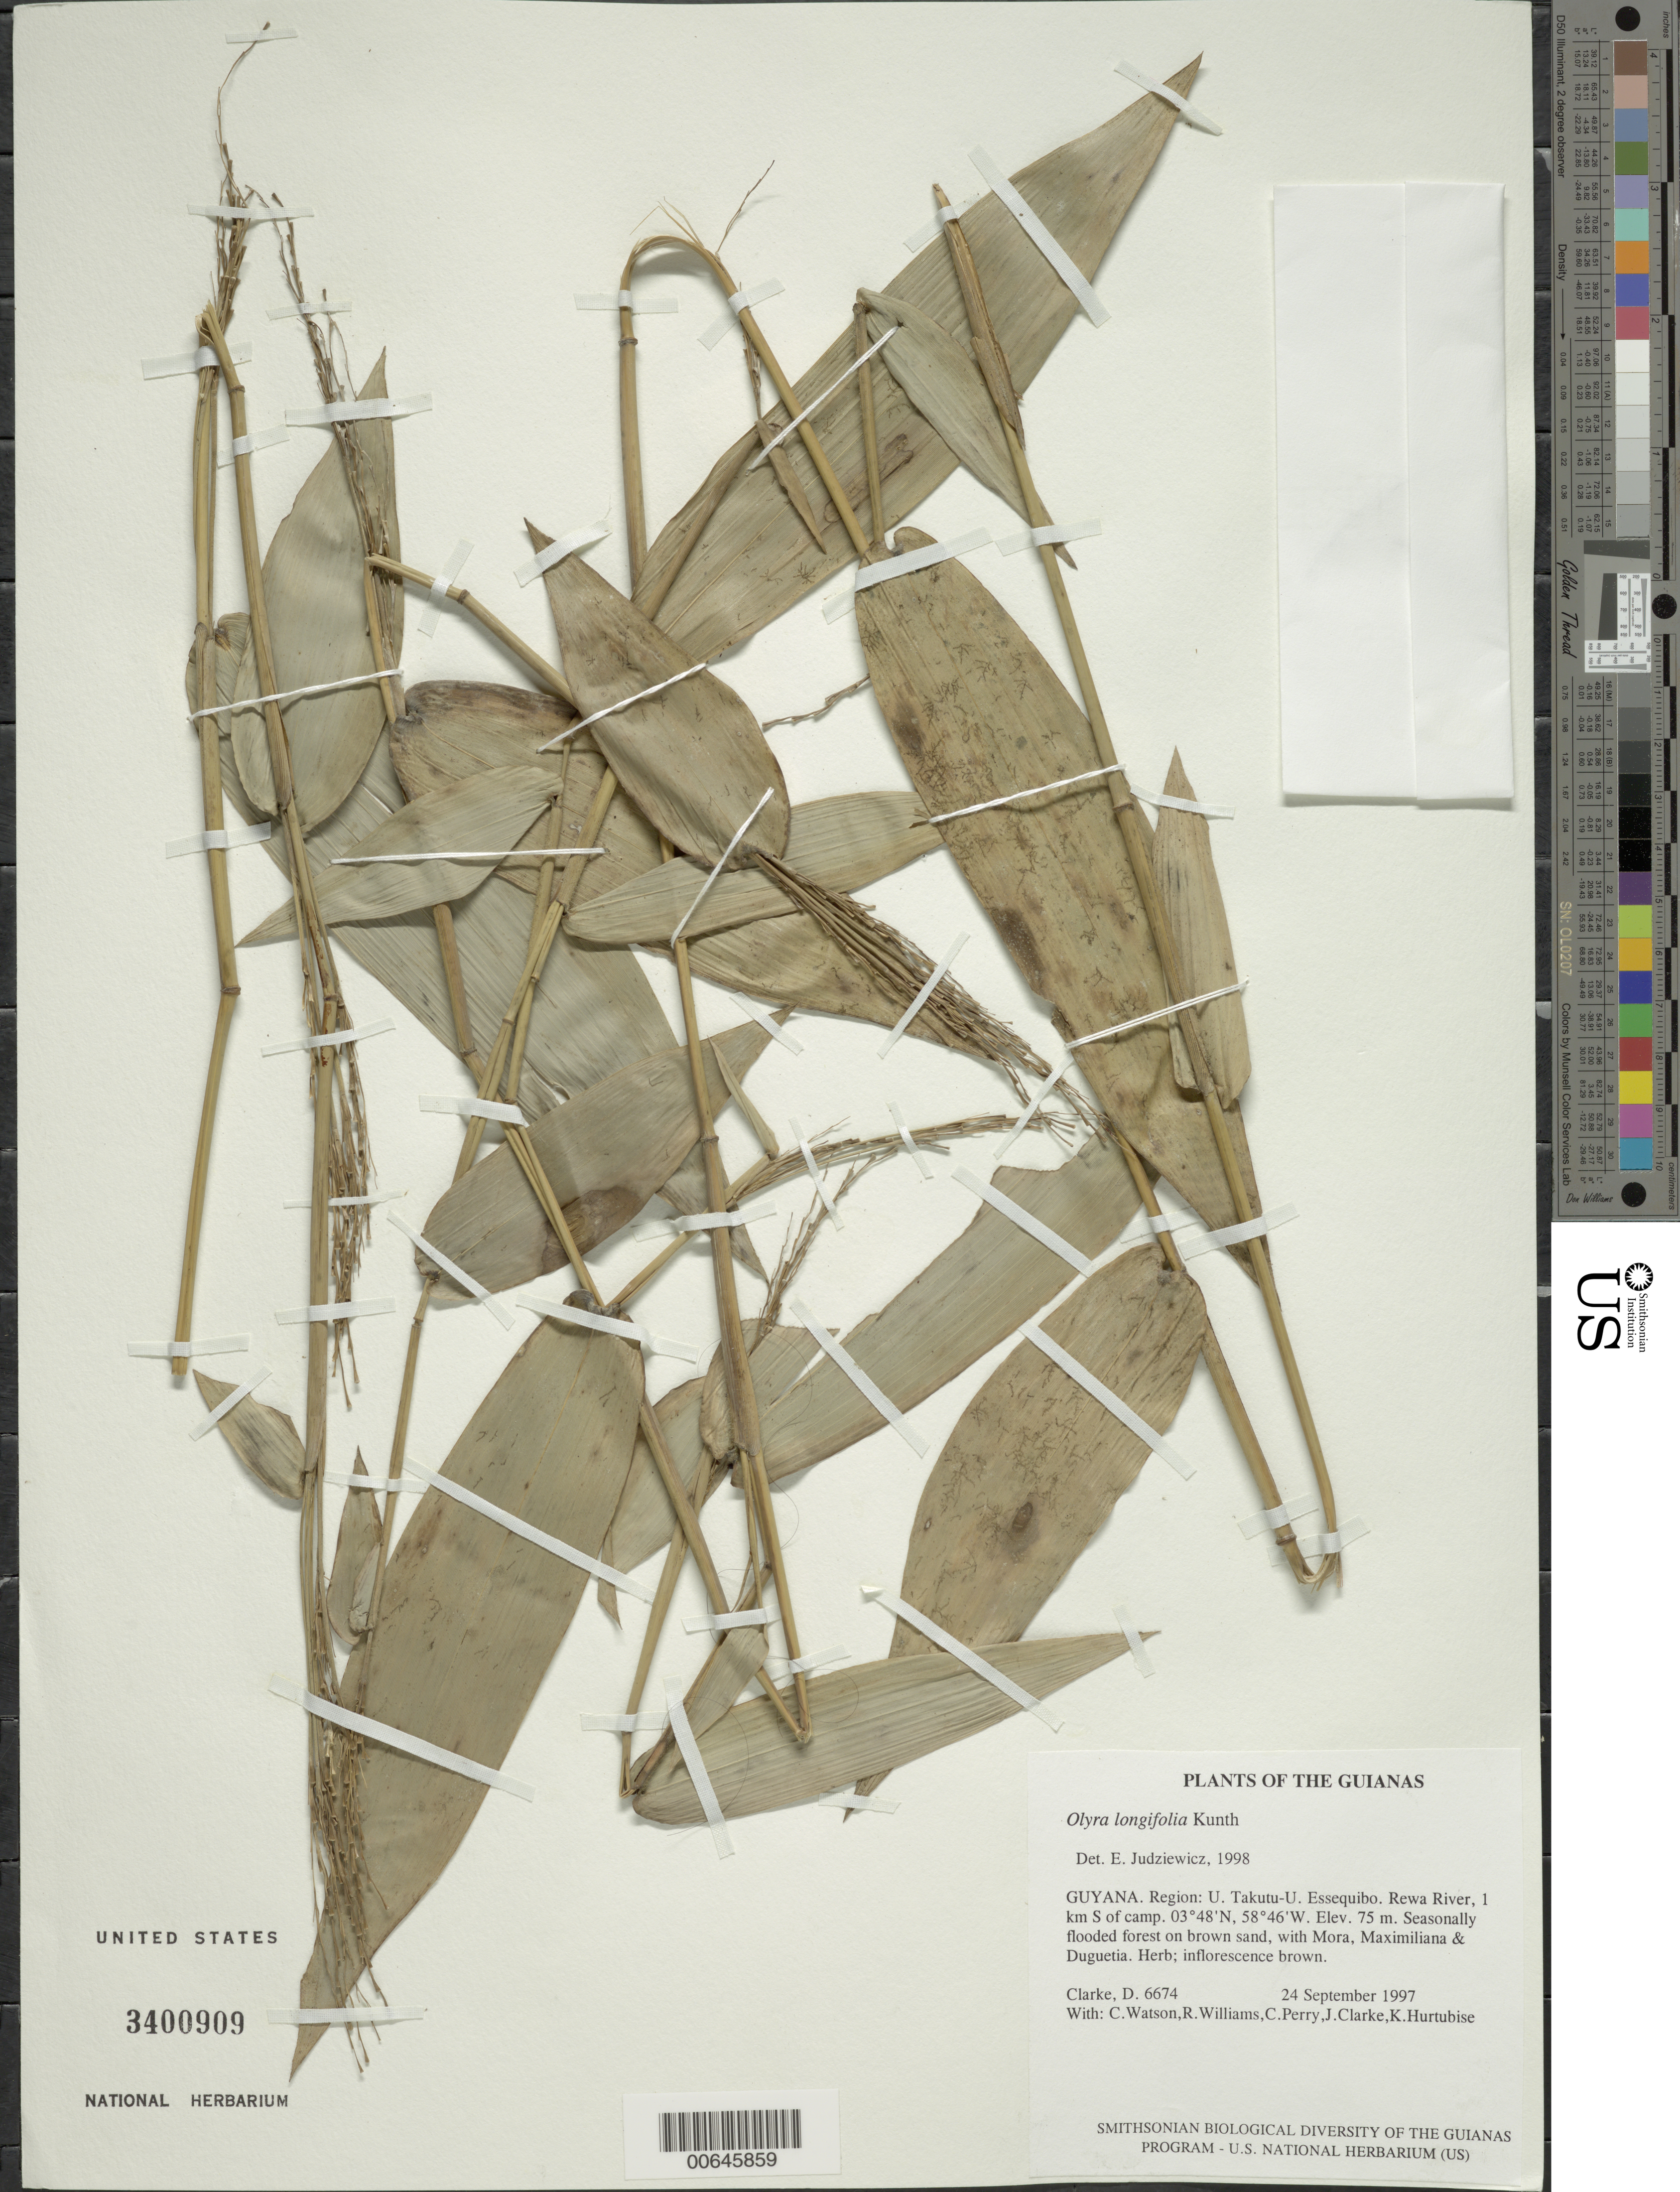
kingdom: Plantae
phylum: Tracheophyta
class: Liliopsida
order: Poales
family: Poaceae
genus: Olyra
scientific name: Olyra longifolia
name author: Kunth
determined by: Judziewicz, E. J.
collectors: H. D. Clarke, C. Watson, R. Williams, C. Perry, J. Clarke & K. Hurtubise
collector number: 6674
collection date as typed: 24 September 1997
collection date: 1997-09-24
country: Guyana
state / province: U. Takutu-U. Essequibo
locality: Rewa River, 1 km S of camp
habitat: Seasonally flooded forest on brown sand, with Mora, Maximiliana & Duguetia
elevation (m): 75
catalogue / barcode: US 3400909